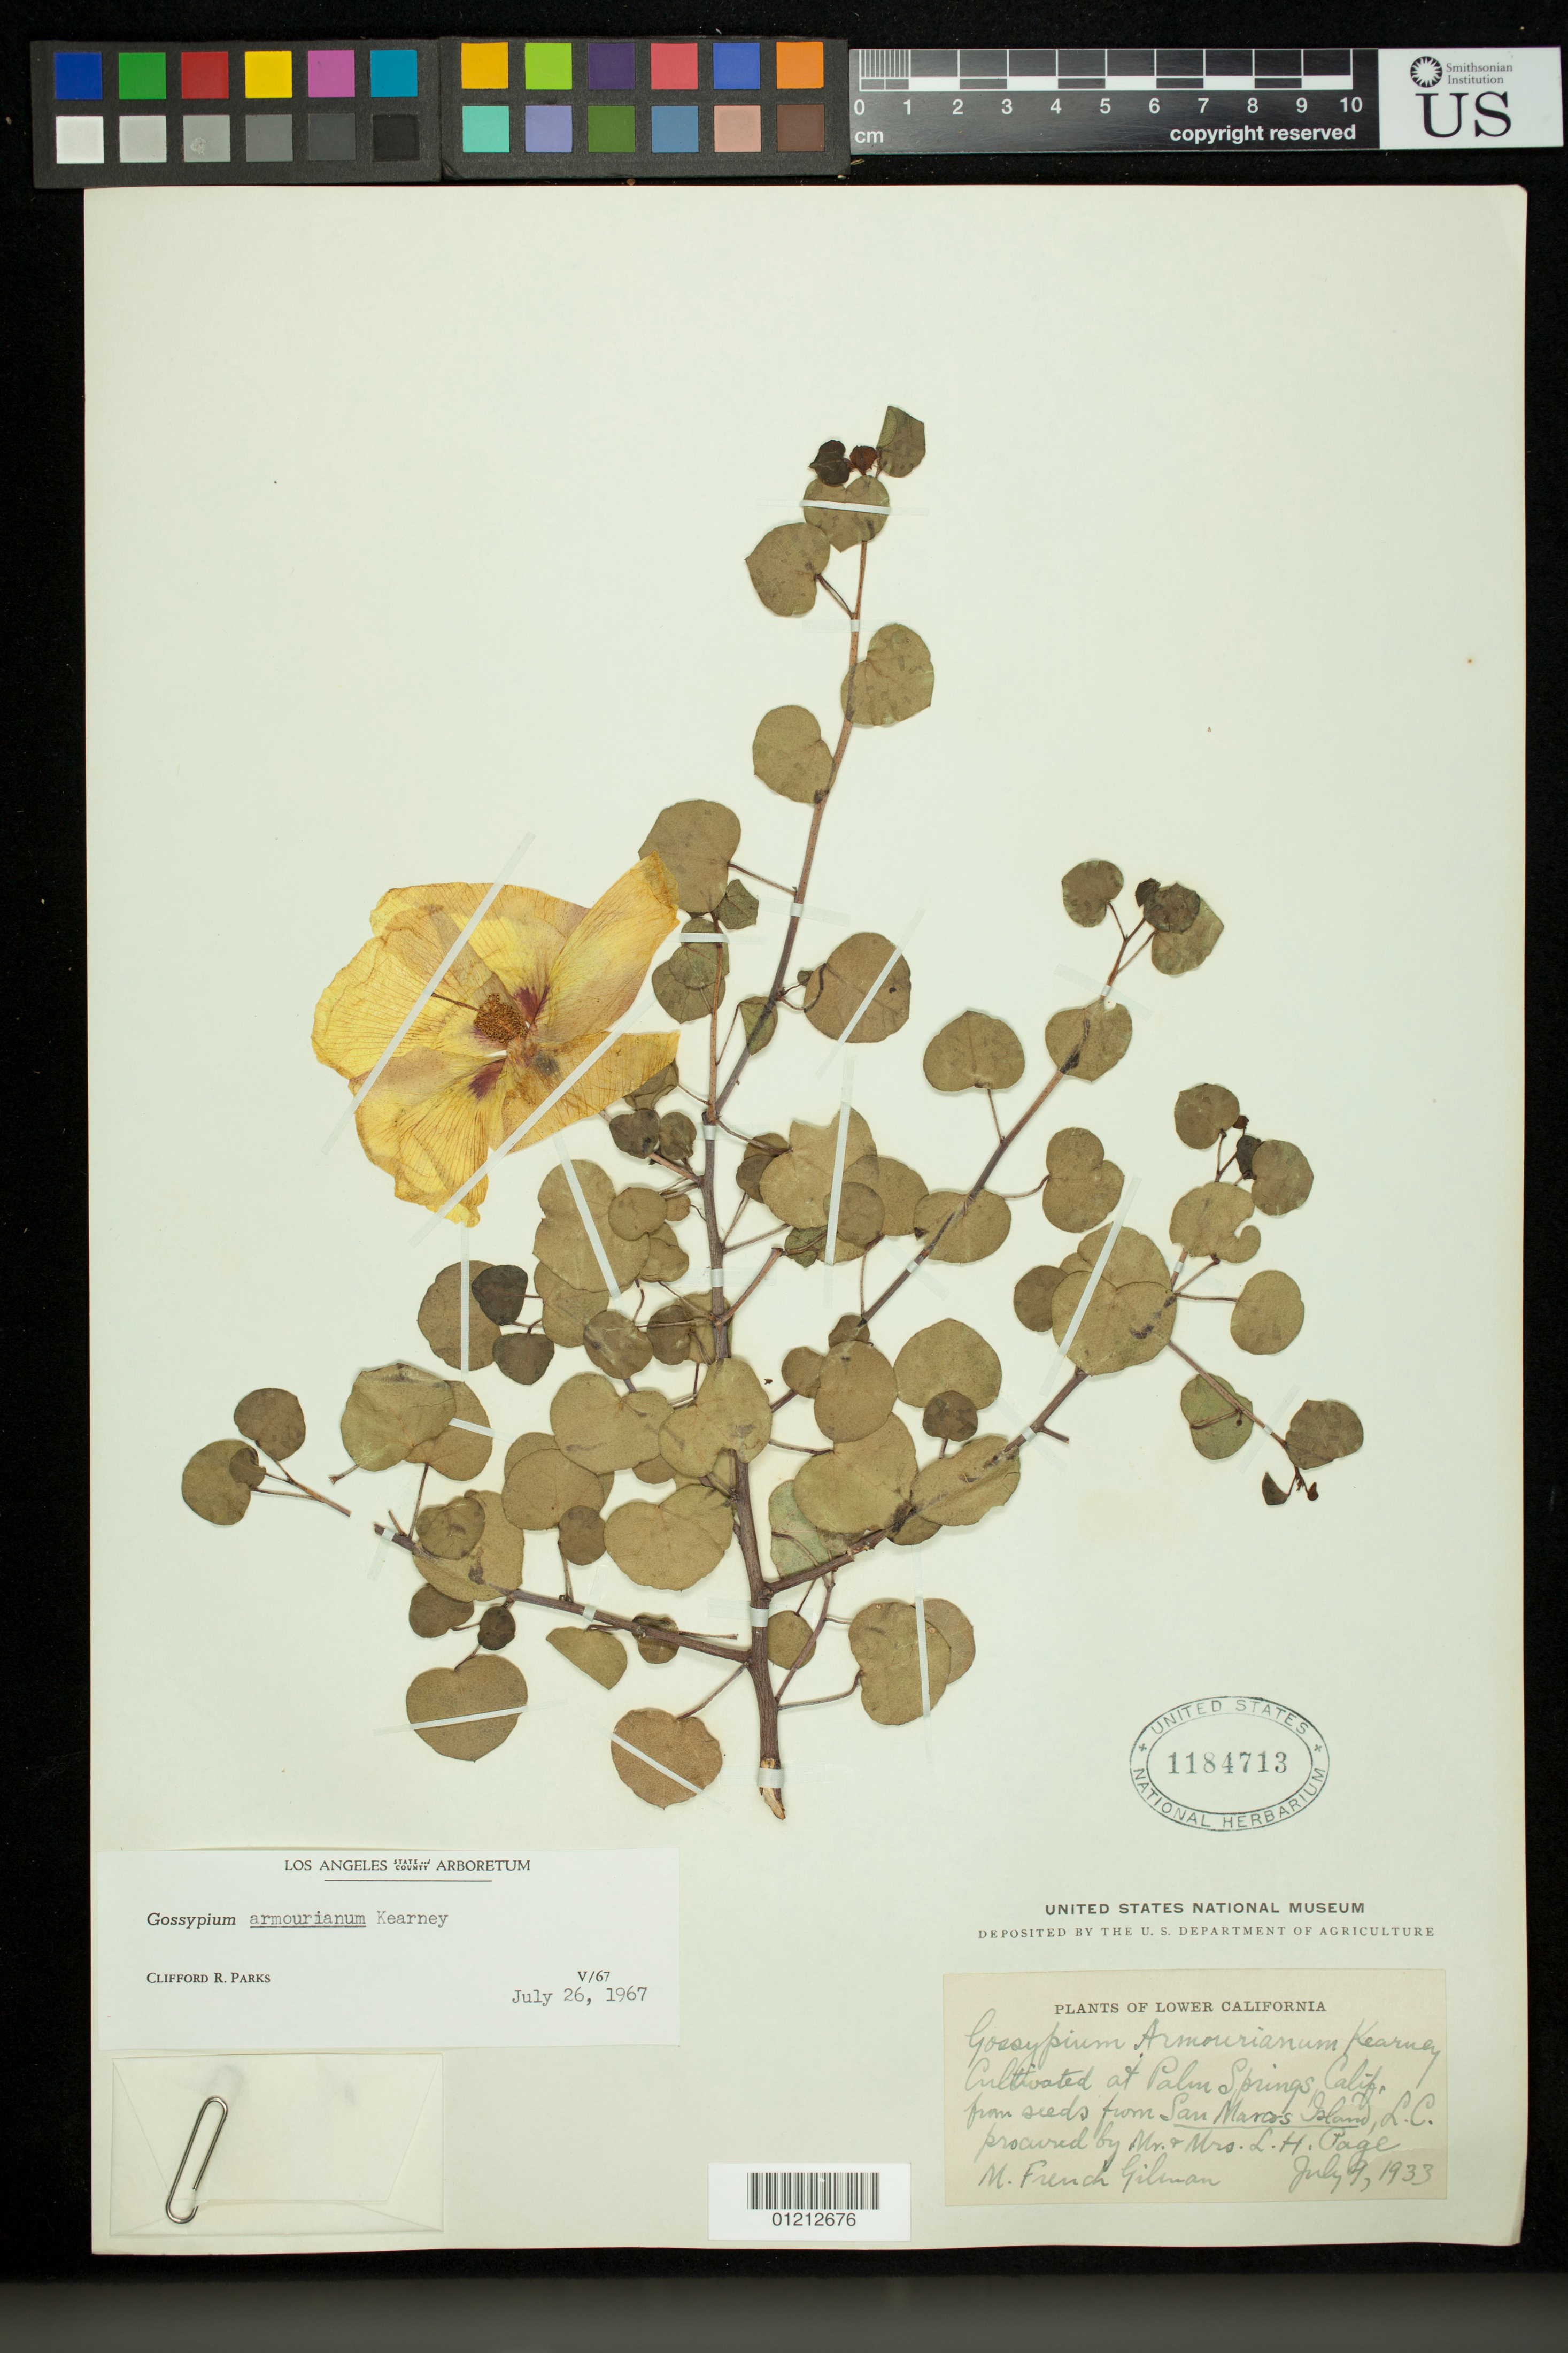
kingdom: Plantae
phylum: Tracheophyta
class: Magnoliopsida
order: Malvales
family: Malvaceae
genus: Gossypium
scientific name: Gossypium armourianum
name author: Kearney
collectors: M. F. Gilman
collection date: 1933-07-09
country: United States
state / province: California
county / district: Riverside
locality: Palm Springs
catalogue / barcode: US 1184713